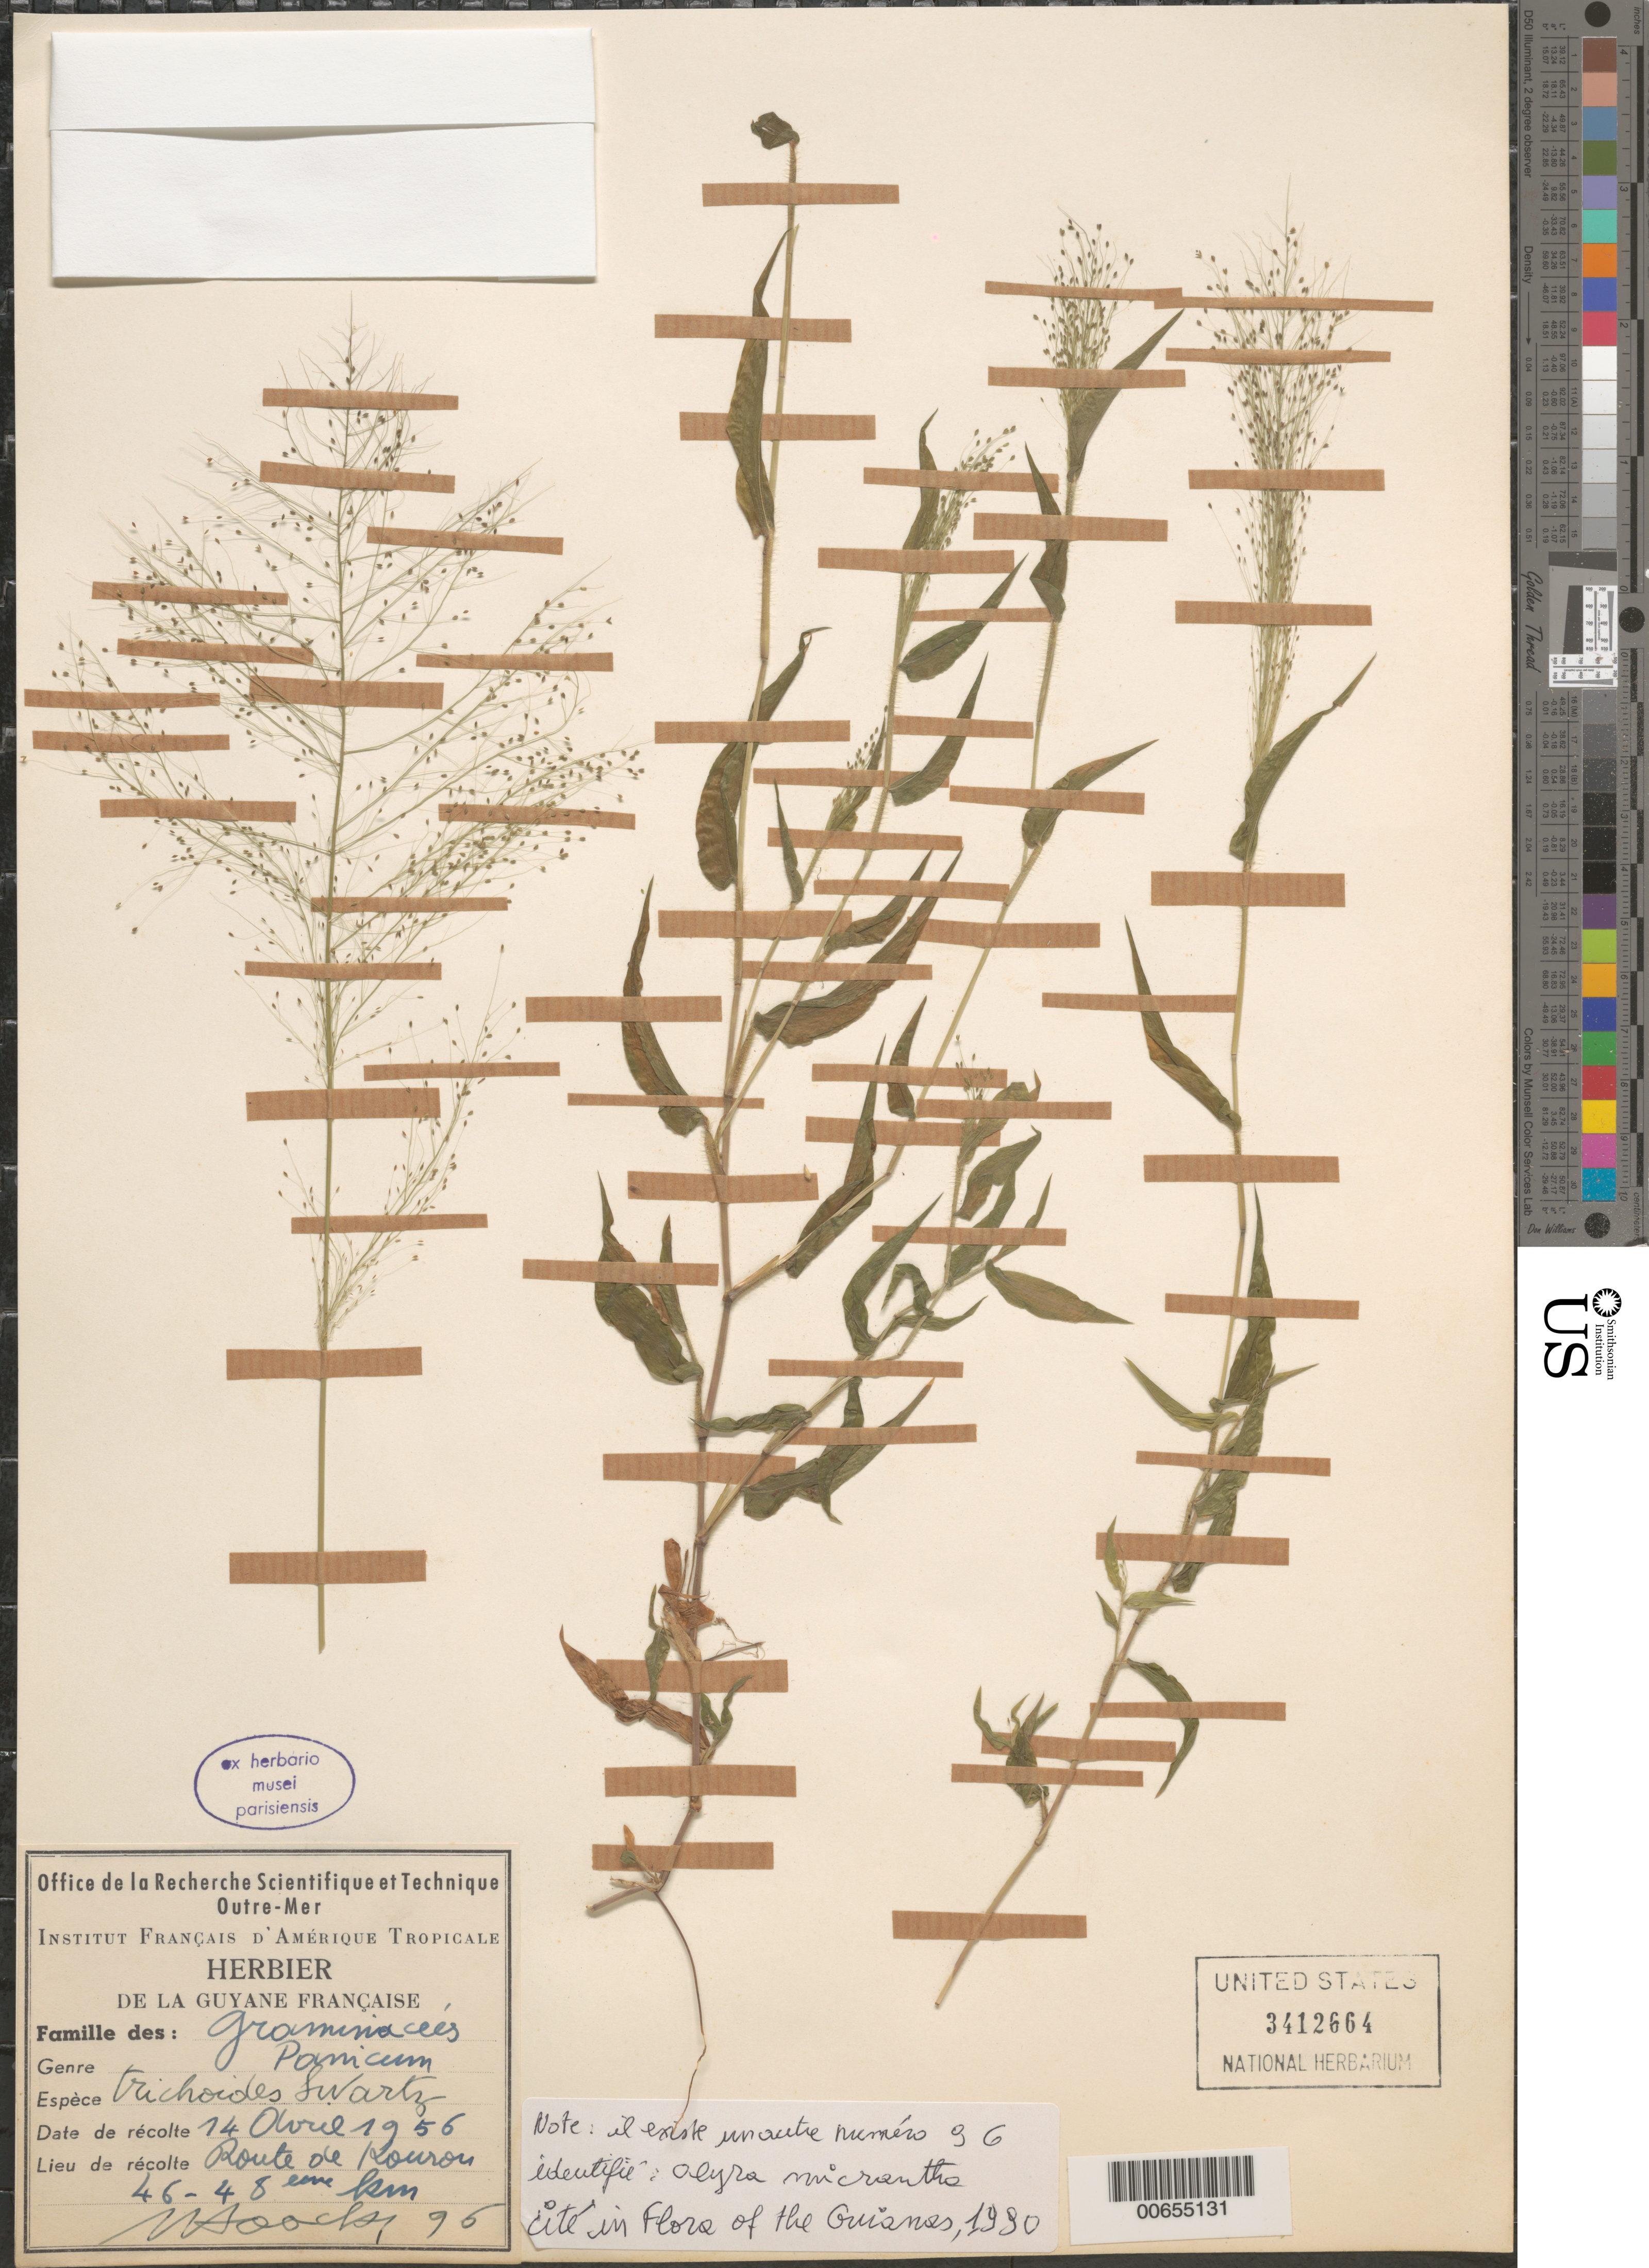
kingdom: Plantae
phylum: Tracheophyta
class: Liliopsida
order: Poales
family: Poaceae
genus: Panicum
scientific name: Panicum trichoides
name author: Sw.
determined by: Judziewicz, E. J.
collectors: J. Hoock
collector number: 96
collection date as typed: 14-Apr-56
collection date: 1956-04-14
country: French Guiana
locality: Route de Kourou, km 46-48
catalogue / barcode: US 3412664